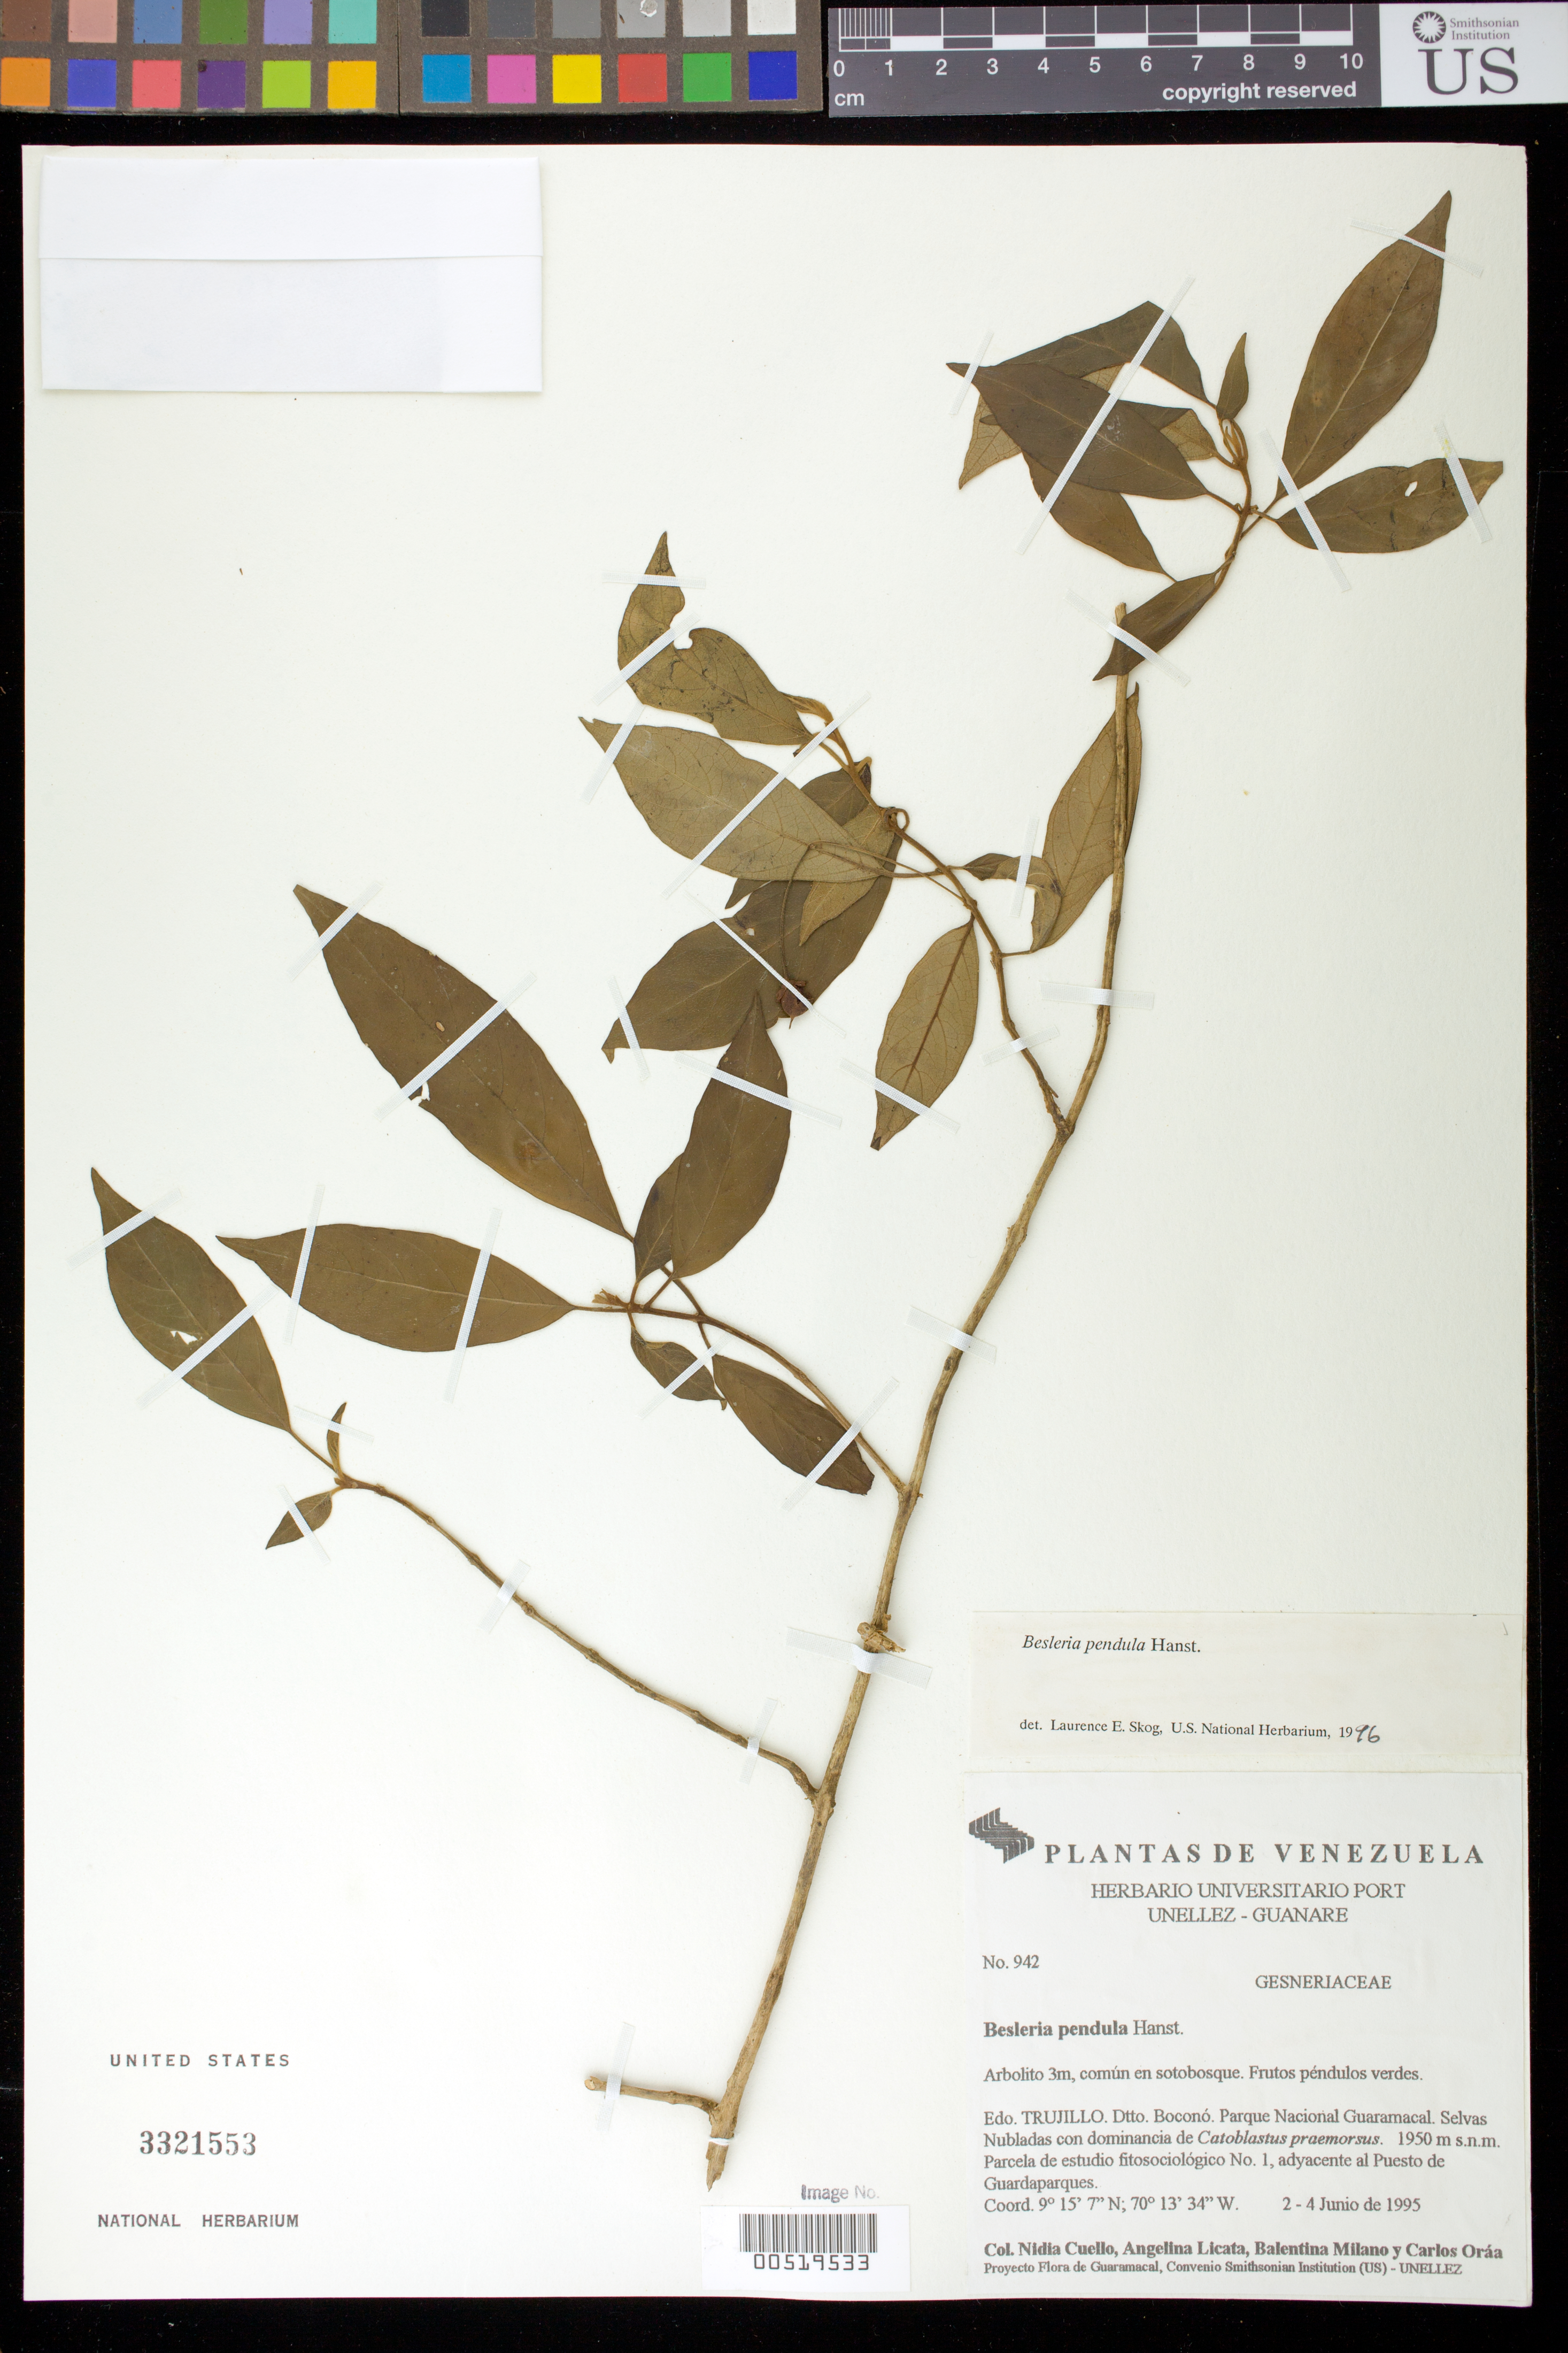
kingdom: Plantae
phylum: Tracheophyta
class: Magnoliopsida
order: Lamiales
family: Gesneriaceae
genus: Besleria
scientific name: Besleria pendula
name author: Hanst.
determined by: Skog, Laurence E.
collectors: N. L. Cuello, A. Licata, B. Milano & C. Oráa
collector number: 942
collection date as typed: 2-4 Jun 1995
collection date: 1995-06-02/1995-06-04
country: Venezuela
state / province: Trujillo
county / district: Boconó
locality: Parque Nacional Guaramacal, adyacente al puesto de guardaparques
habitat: Selvas nubladas con dominancia de Catoblastus praemorsus; común en sotobosque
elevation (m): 1950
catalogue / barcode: US 3321553